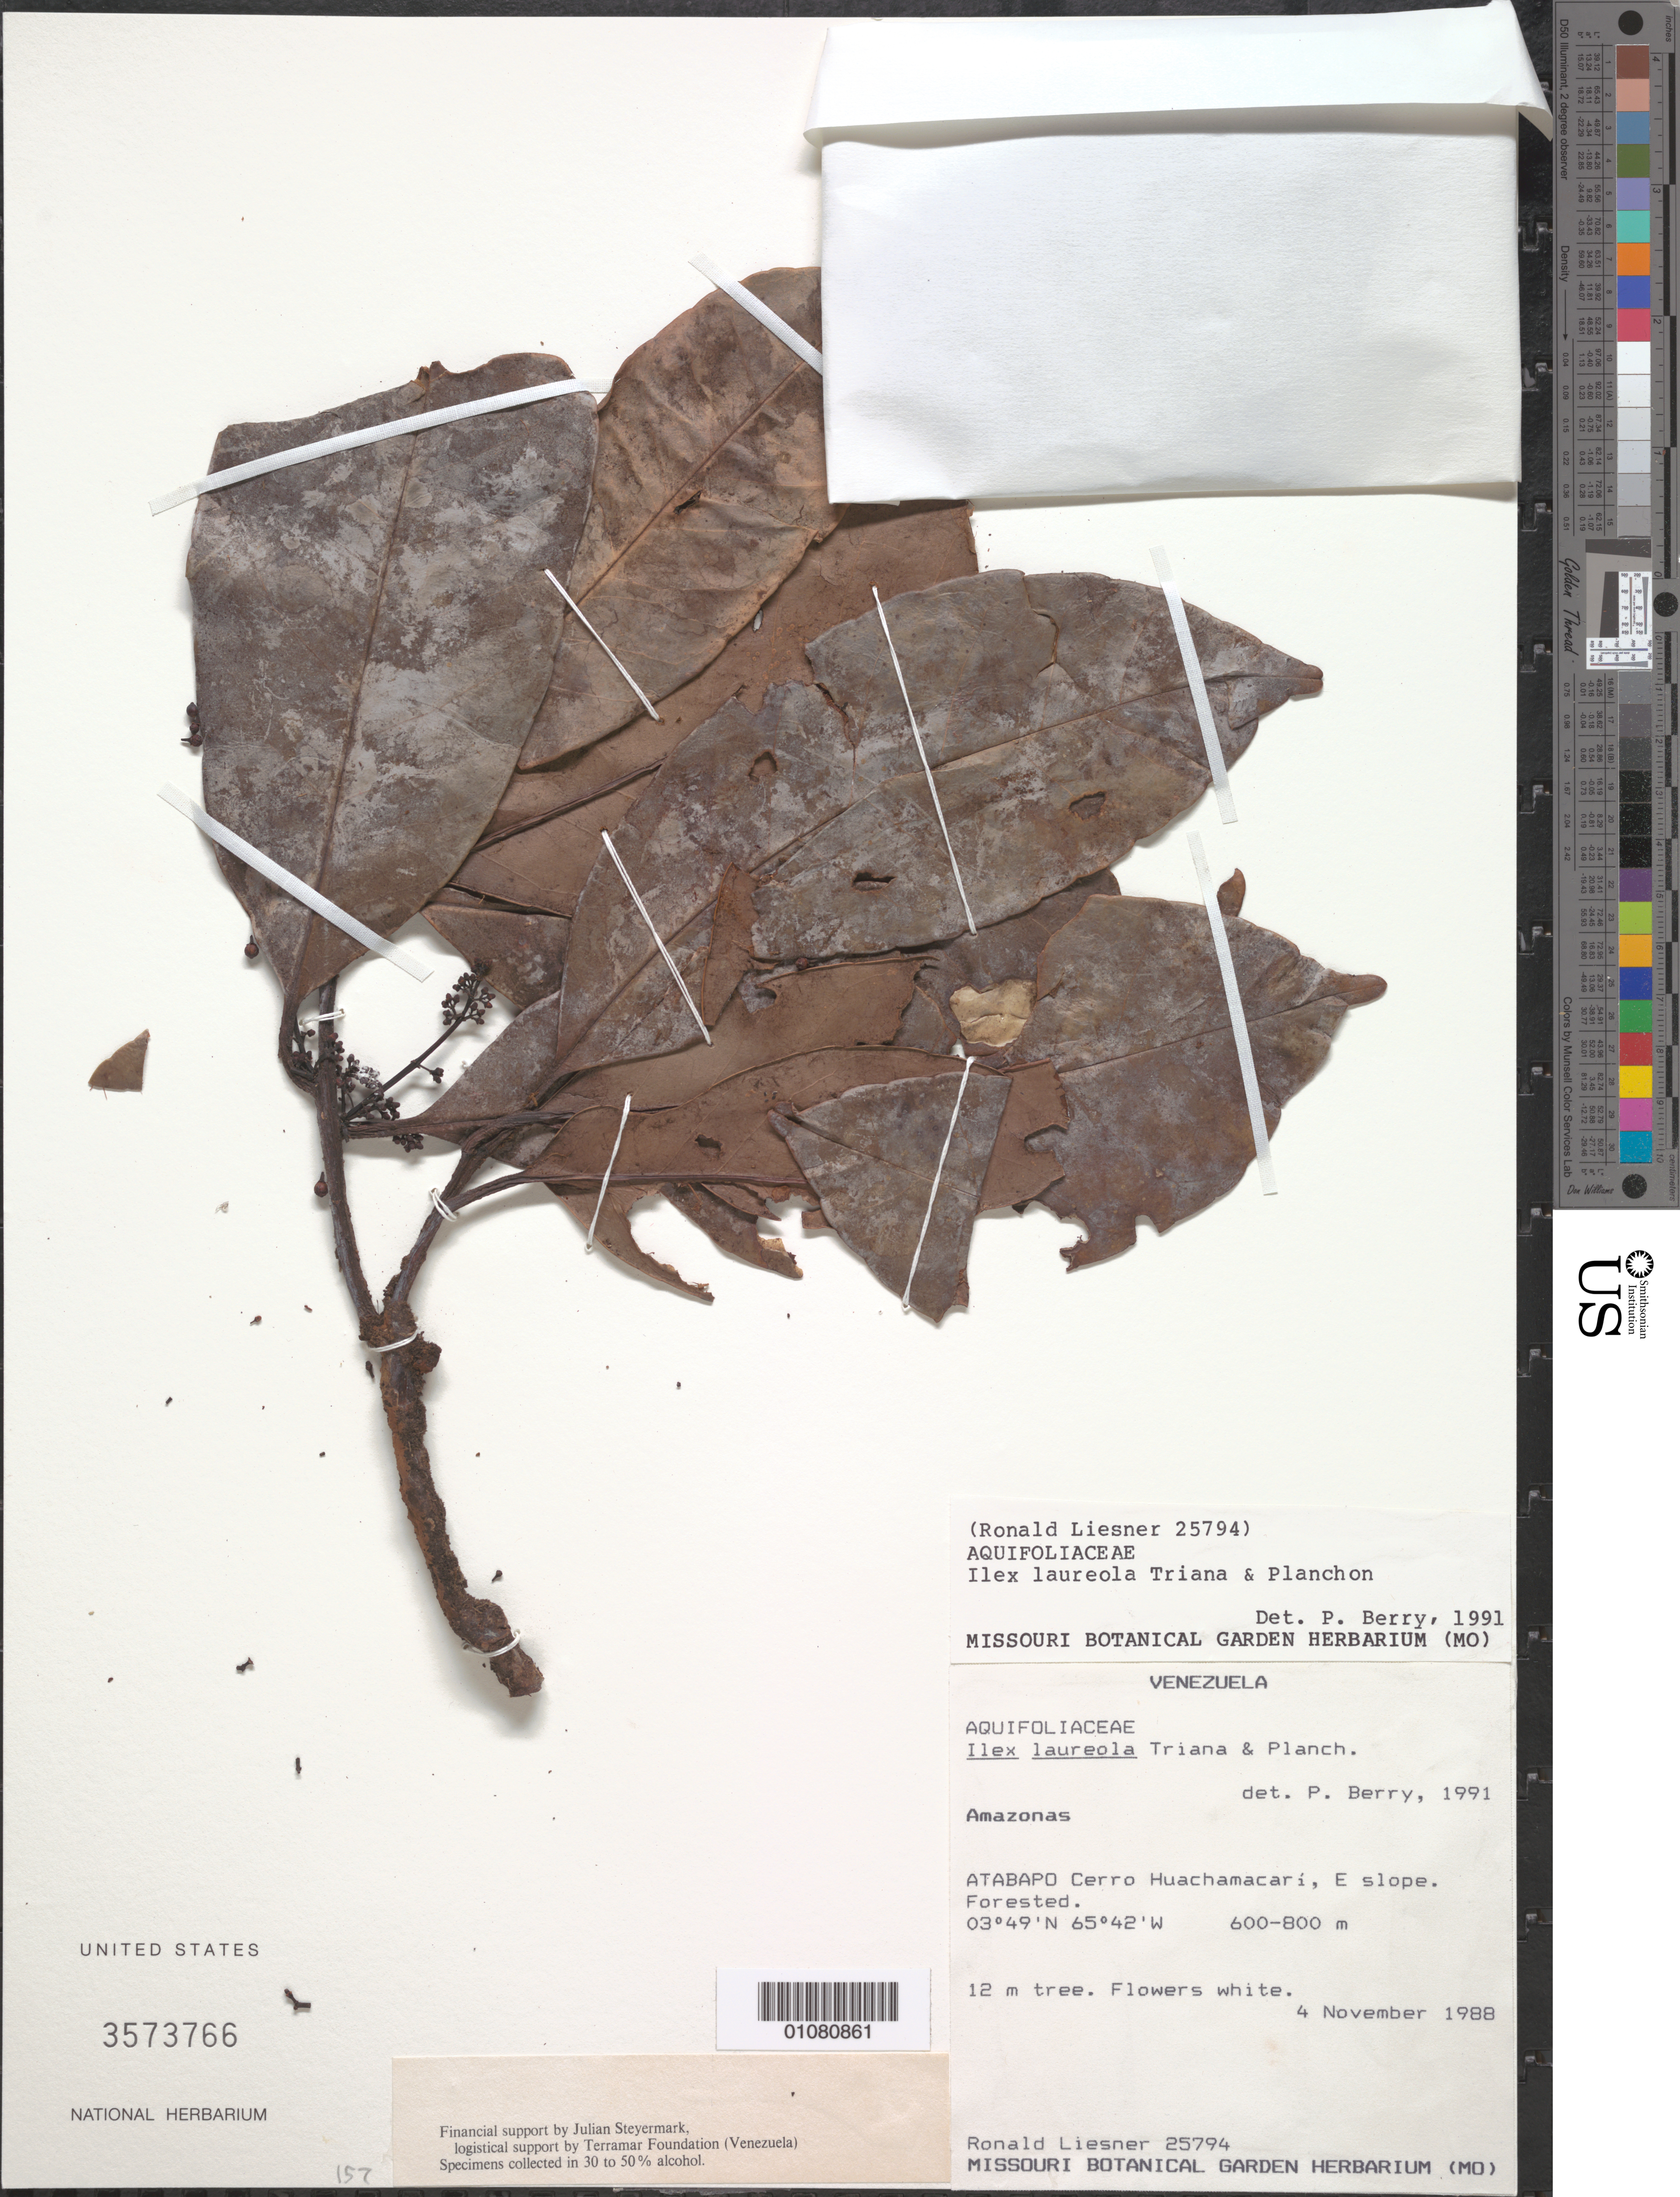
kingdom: Plantae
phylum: Tracheophyta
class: Magnoliopsida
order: Aquifoliales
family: Aquifoliaceae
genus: Ilex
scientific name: Ilex laureola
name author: Triana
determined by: Berry, P. E., (WIS), University of Wisconsin - Madison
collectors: R. L. Liesner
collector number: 25794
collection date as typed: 4-Nov-88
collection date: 1988-11-04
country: Venezuela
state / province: Amazonas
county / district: Atabapo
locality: Cerro Huachamacari, E slope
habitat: Forested slopes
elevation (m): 600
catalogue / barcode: US 3573766